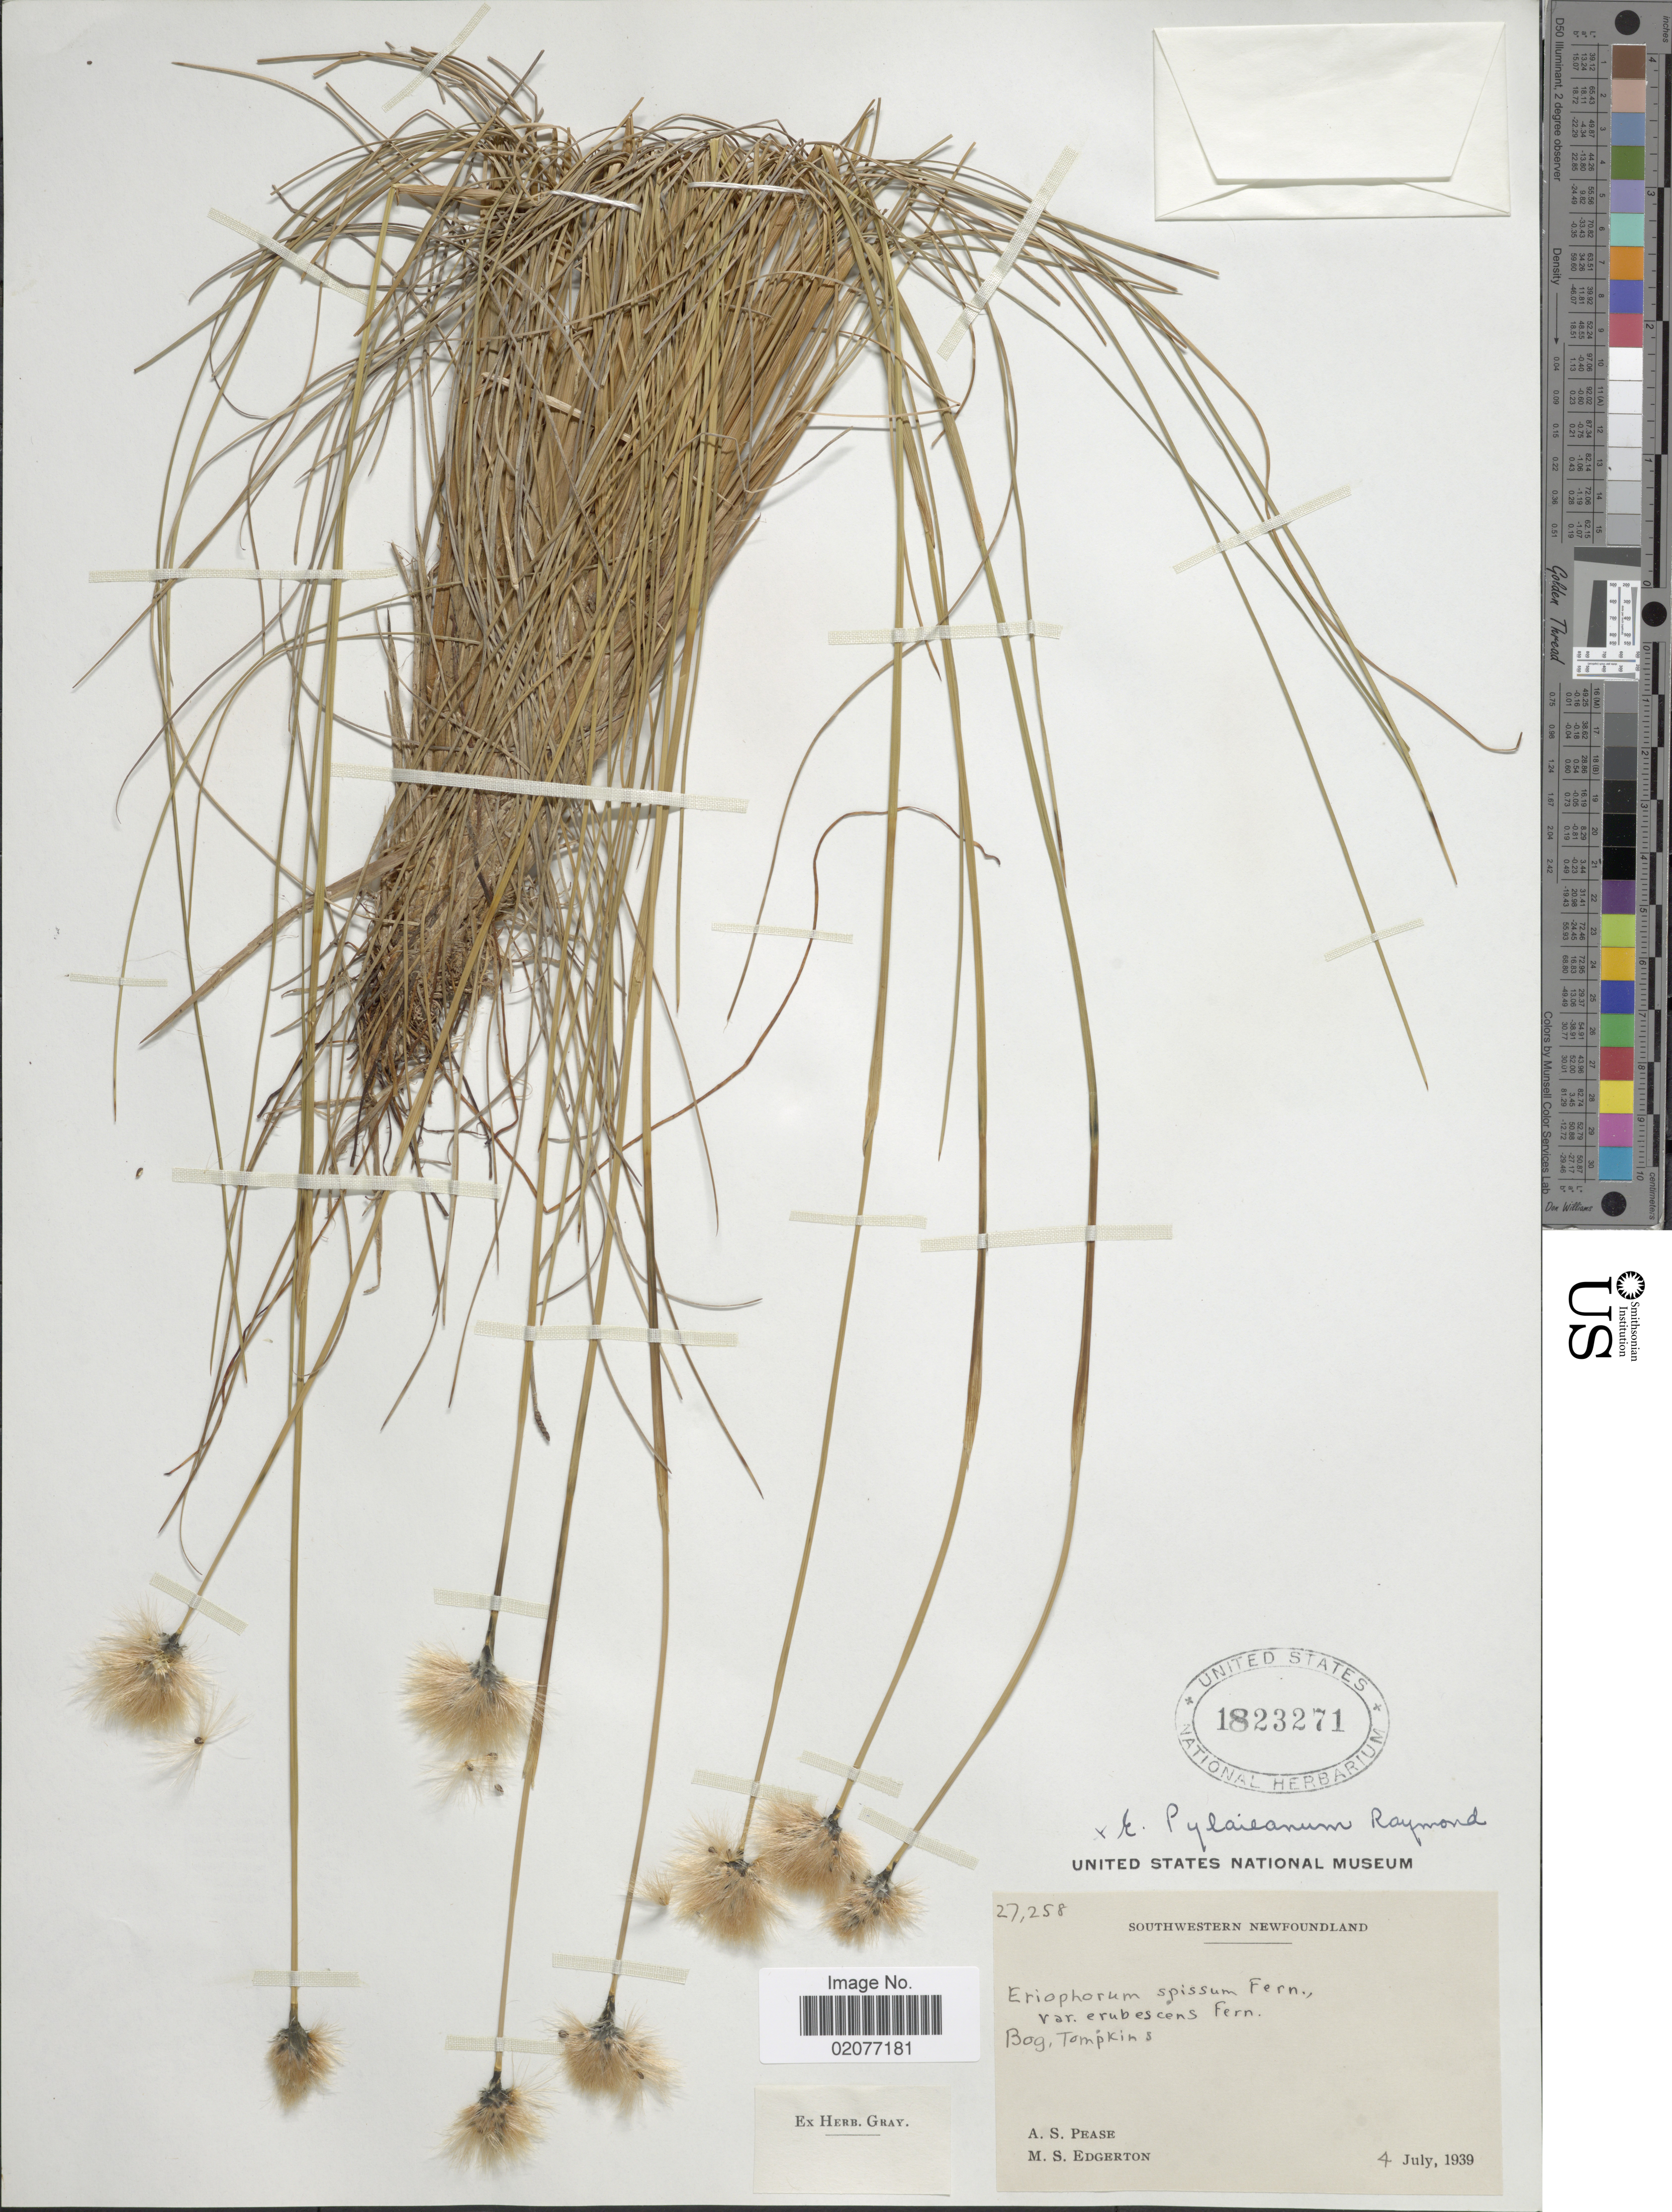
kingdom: Plantae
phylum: Tracheophyta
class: Liliopsida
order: Poales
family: Cyperaceae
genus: Eriophorum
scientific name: Eriophorum x pylaieanum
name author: Raymond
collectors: A. S. Pease & M. Edgerton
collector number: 27258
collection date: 1939-07-04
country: Canada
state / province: Newfoundland and Labrador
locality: Southwestern Newfoundland.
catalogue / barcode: US 1823271